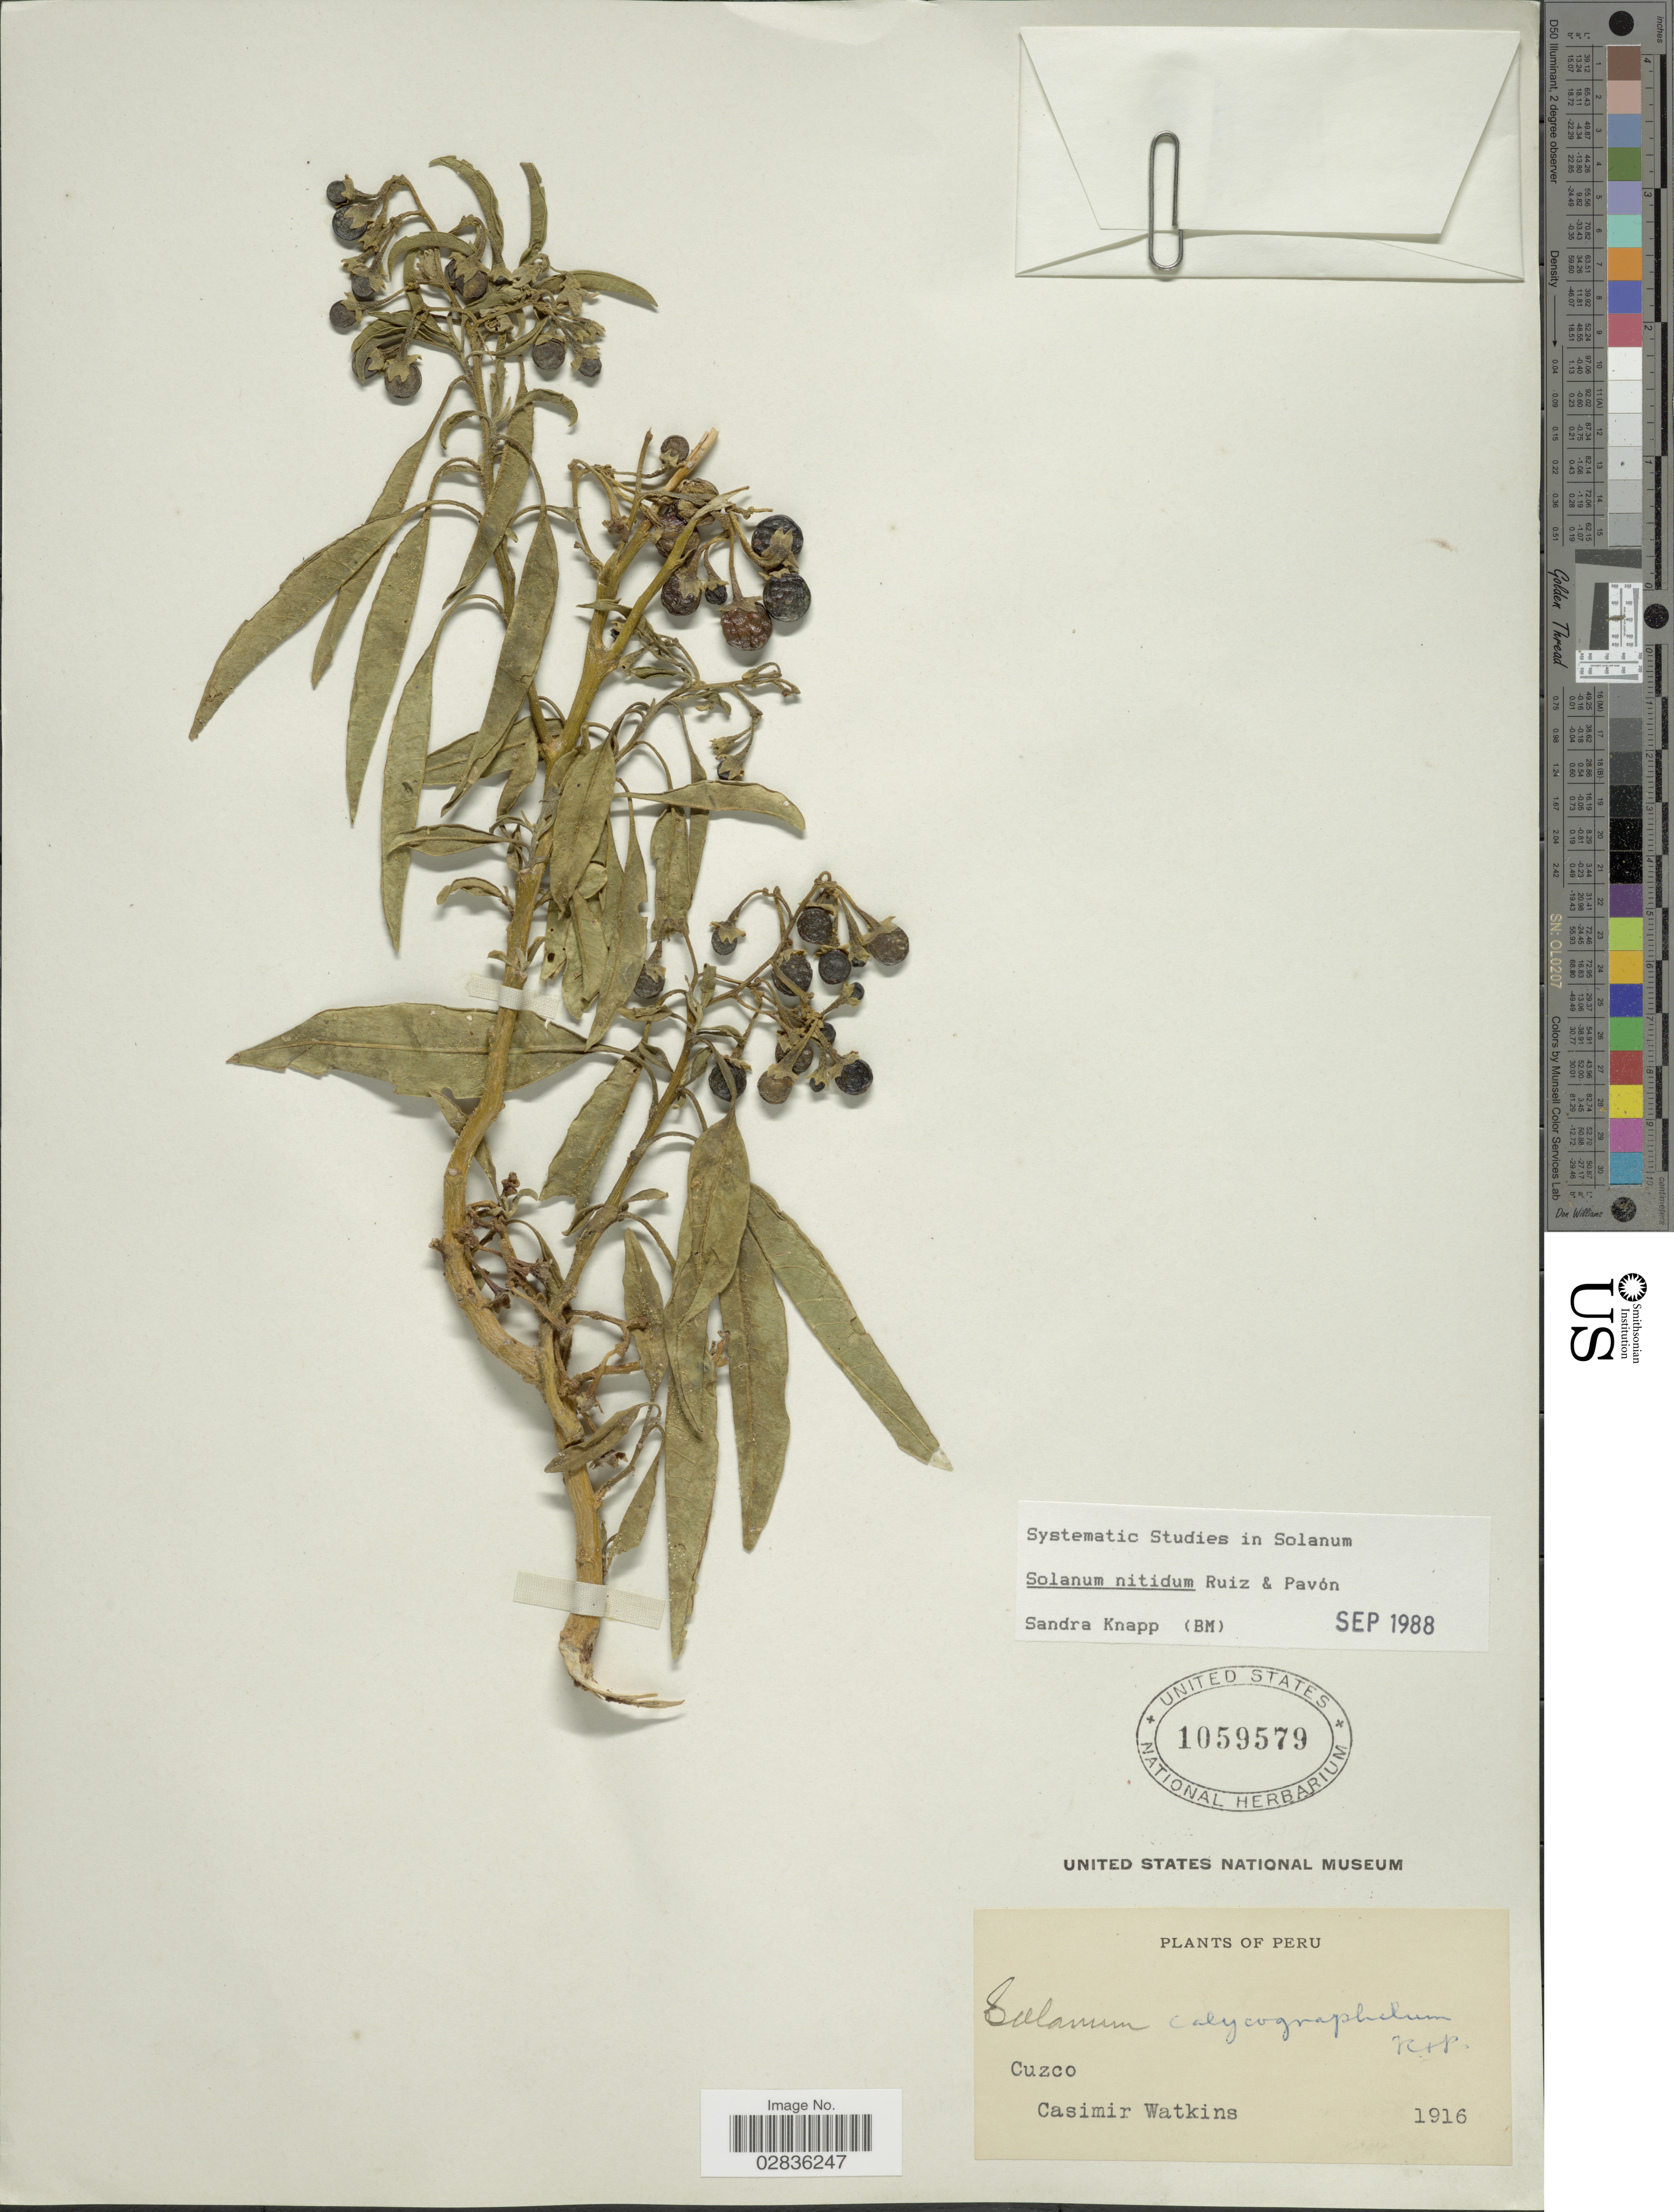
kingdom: Plantae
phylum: Tracheophyta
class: Magnoliopsida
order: Solanales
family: Solanaceae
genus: Solanum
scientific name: Solanum nitidum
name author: Ruiz & Pav.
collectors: C. Watkins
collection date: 1916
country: Peru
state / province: Cusco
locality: Cuzco.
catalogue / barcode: US 1059579